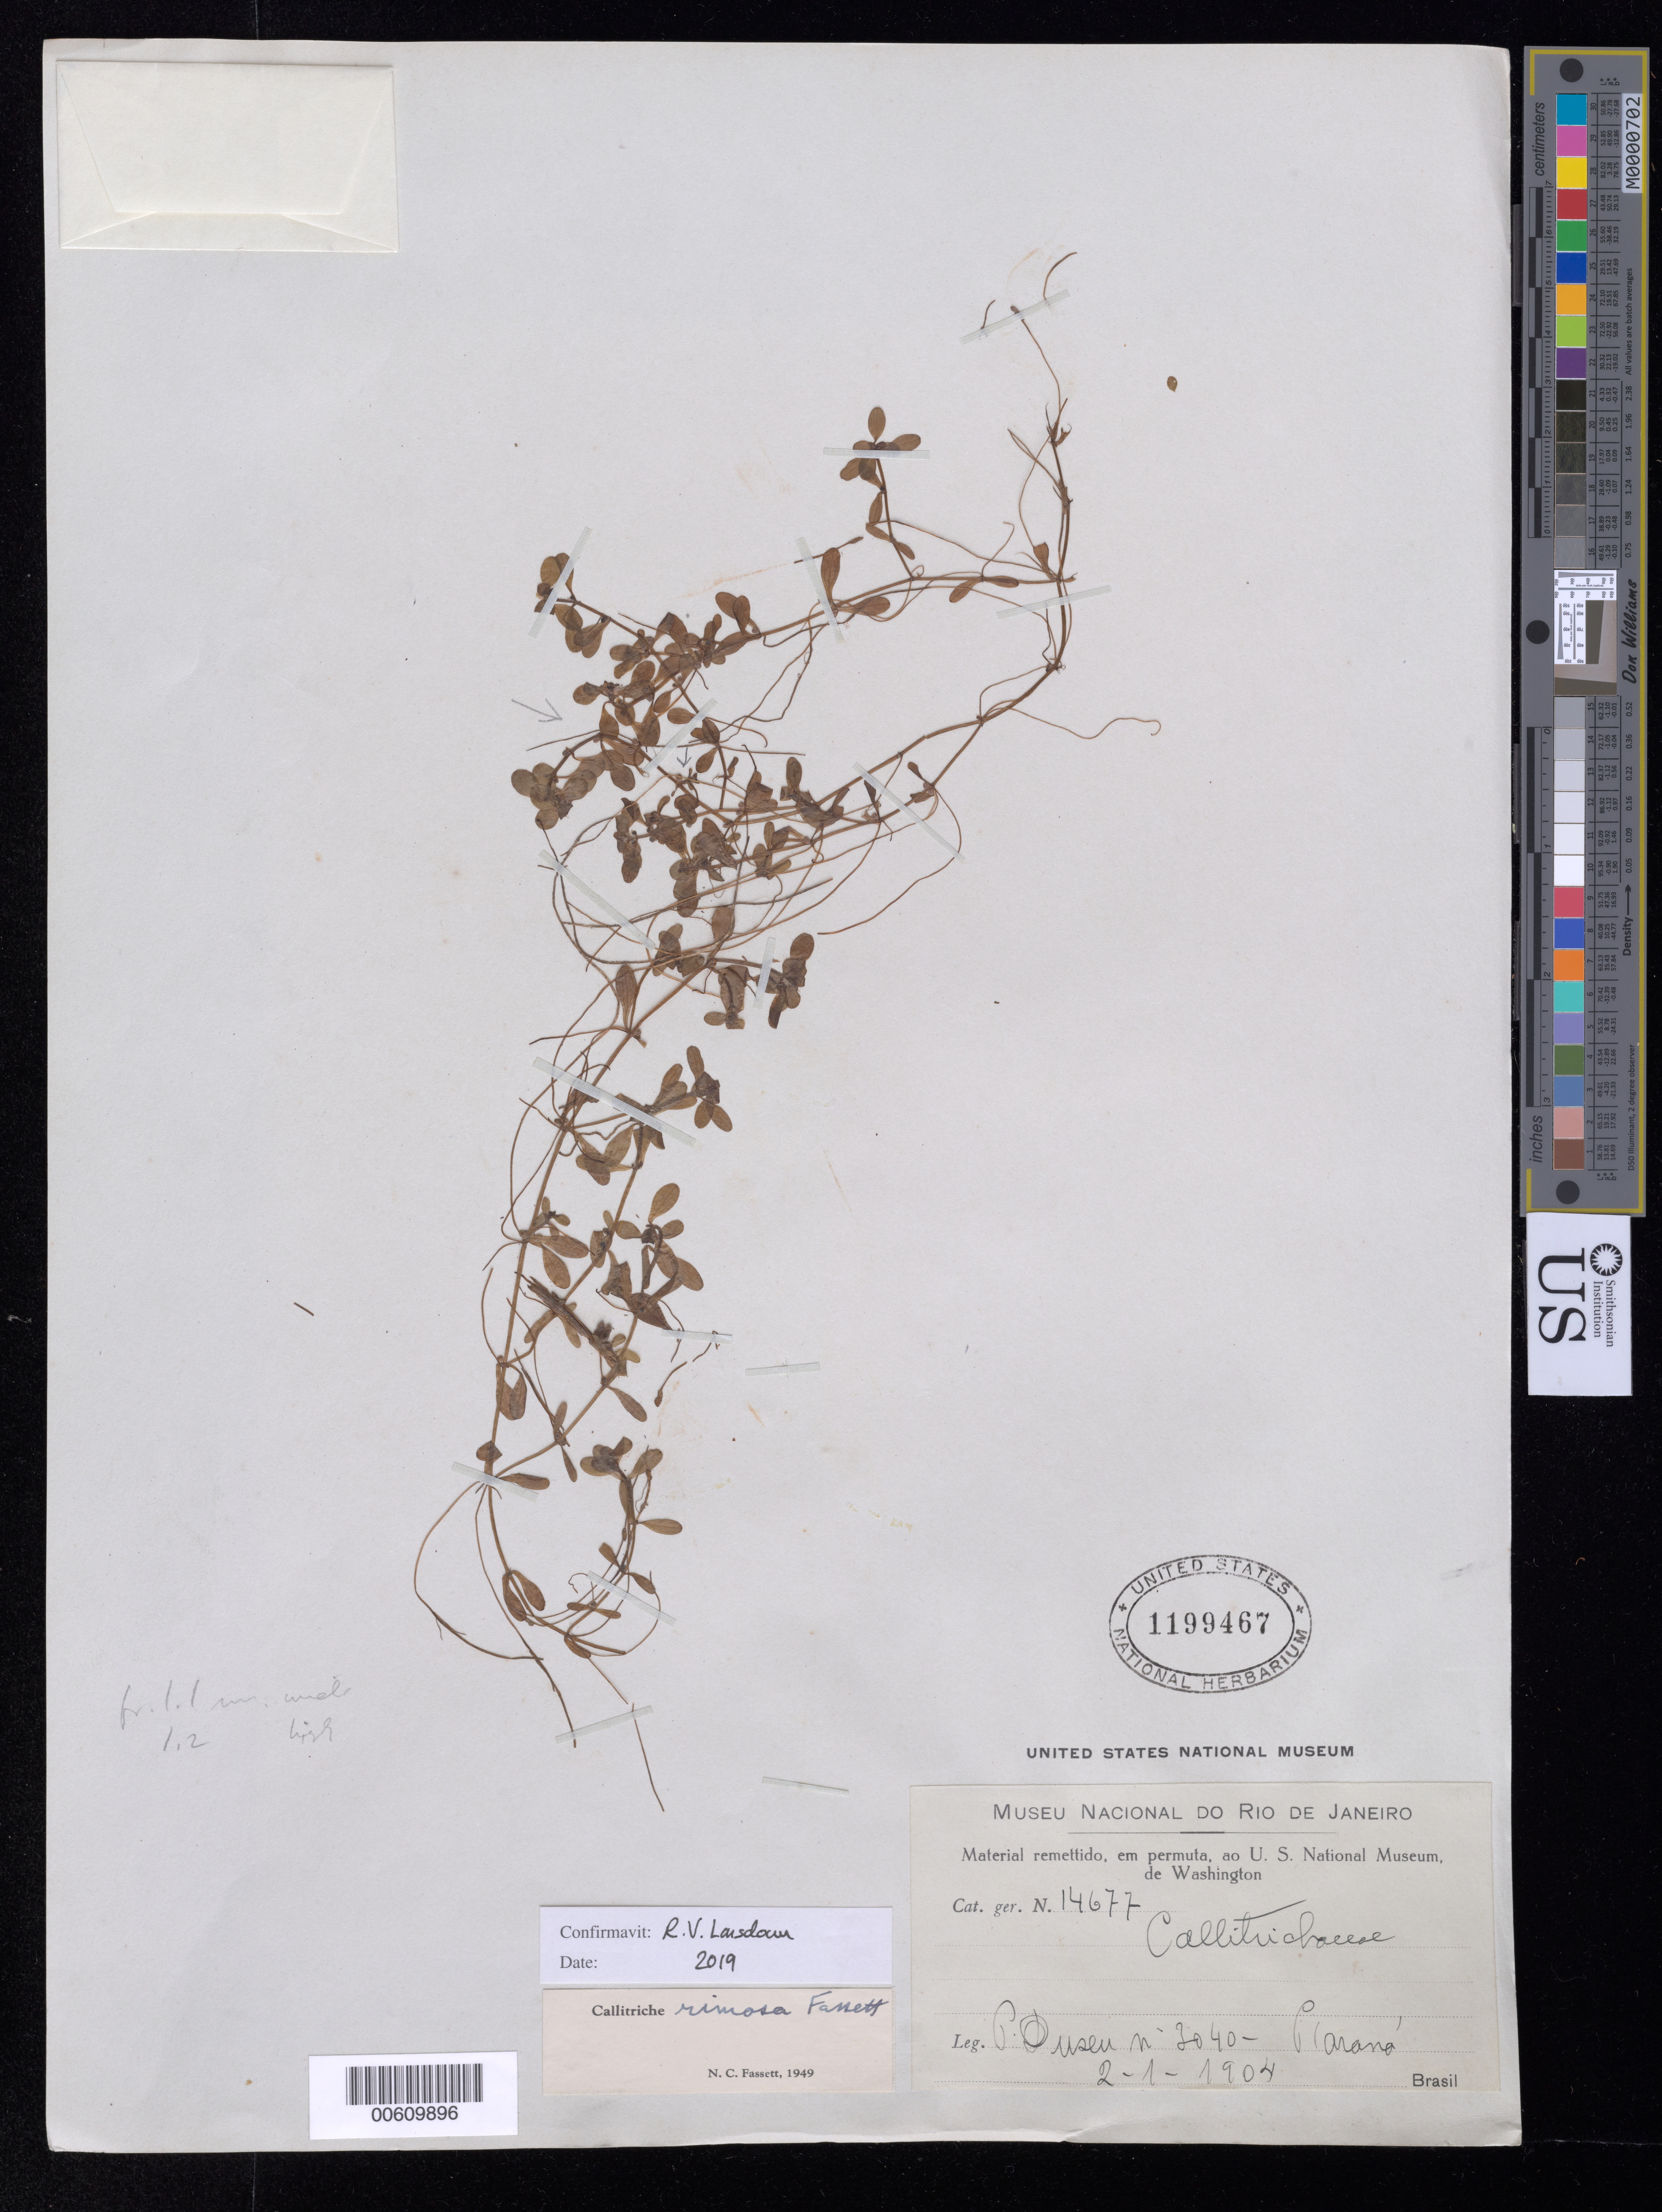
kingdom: Plantae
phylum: Tracheophyta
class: Magnoliopsida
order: Lamiales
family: Plantaginaceae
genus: Callitriche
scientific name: Callitriche rimosa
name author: Fassett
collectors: P. Dusén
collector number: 3040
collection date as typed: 01 Feb 1904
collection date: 1904-02-01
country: Brazil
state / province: Paraná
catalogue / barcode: US 1199467